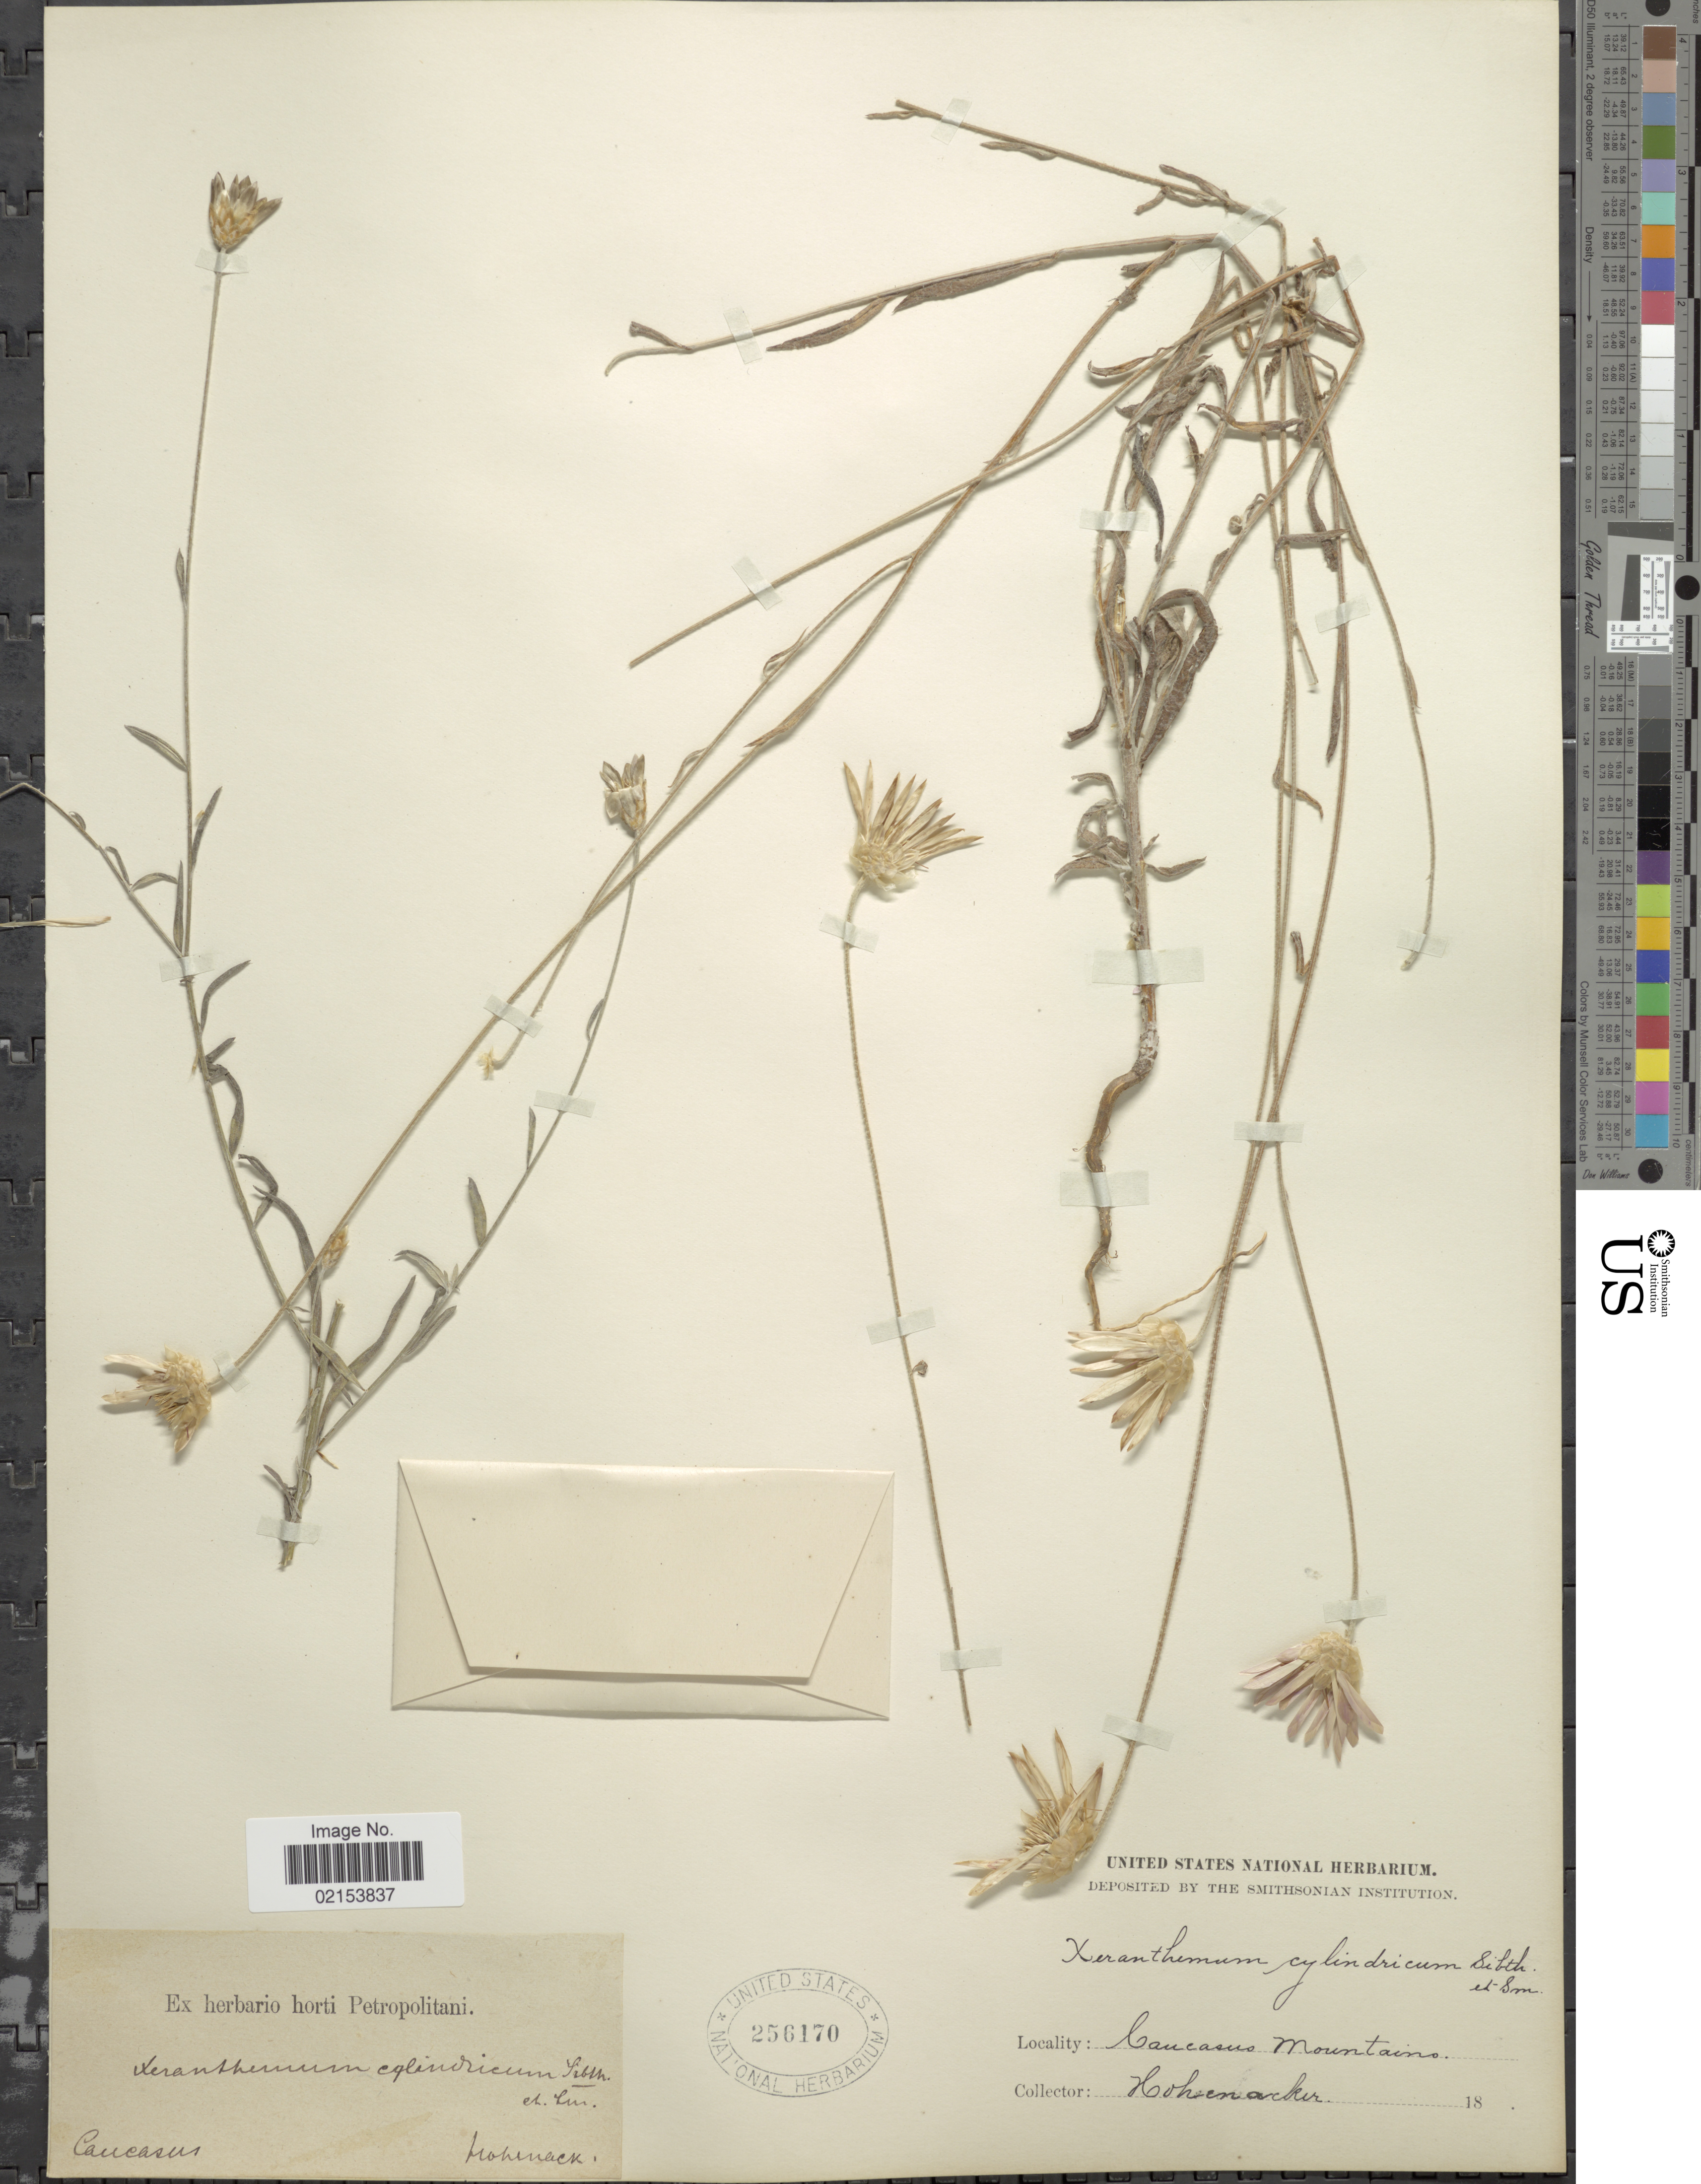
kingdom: Plantae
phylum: Tracheophyta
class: Magnoliopsida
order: Asterales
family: Asteraceae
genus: Xeranthemum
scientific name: Xeranthemum cylindraceum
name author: Sm.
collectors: Hohenacker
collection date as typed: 18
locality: Caucasus Mountains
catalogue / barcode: US 256170